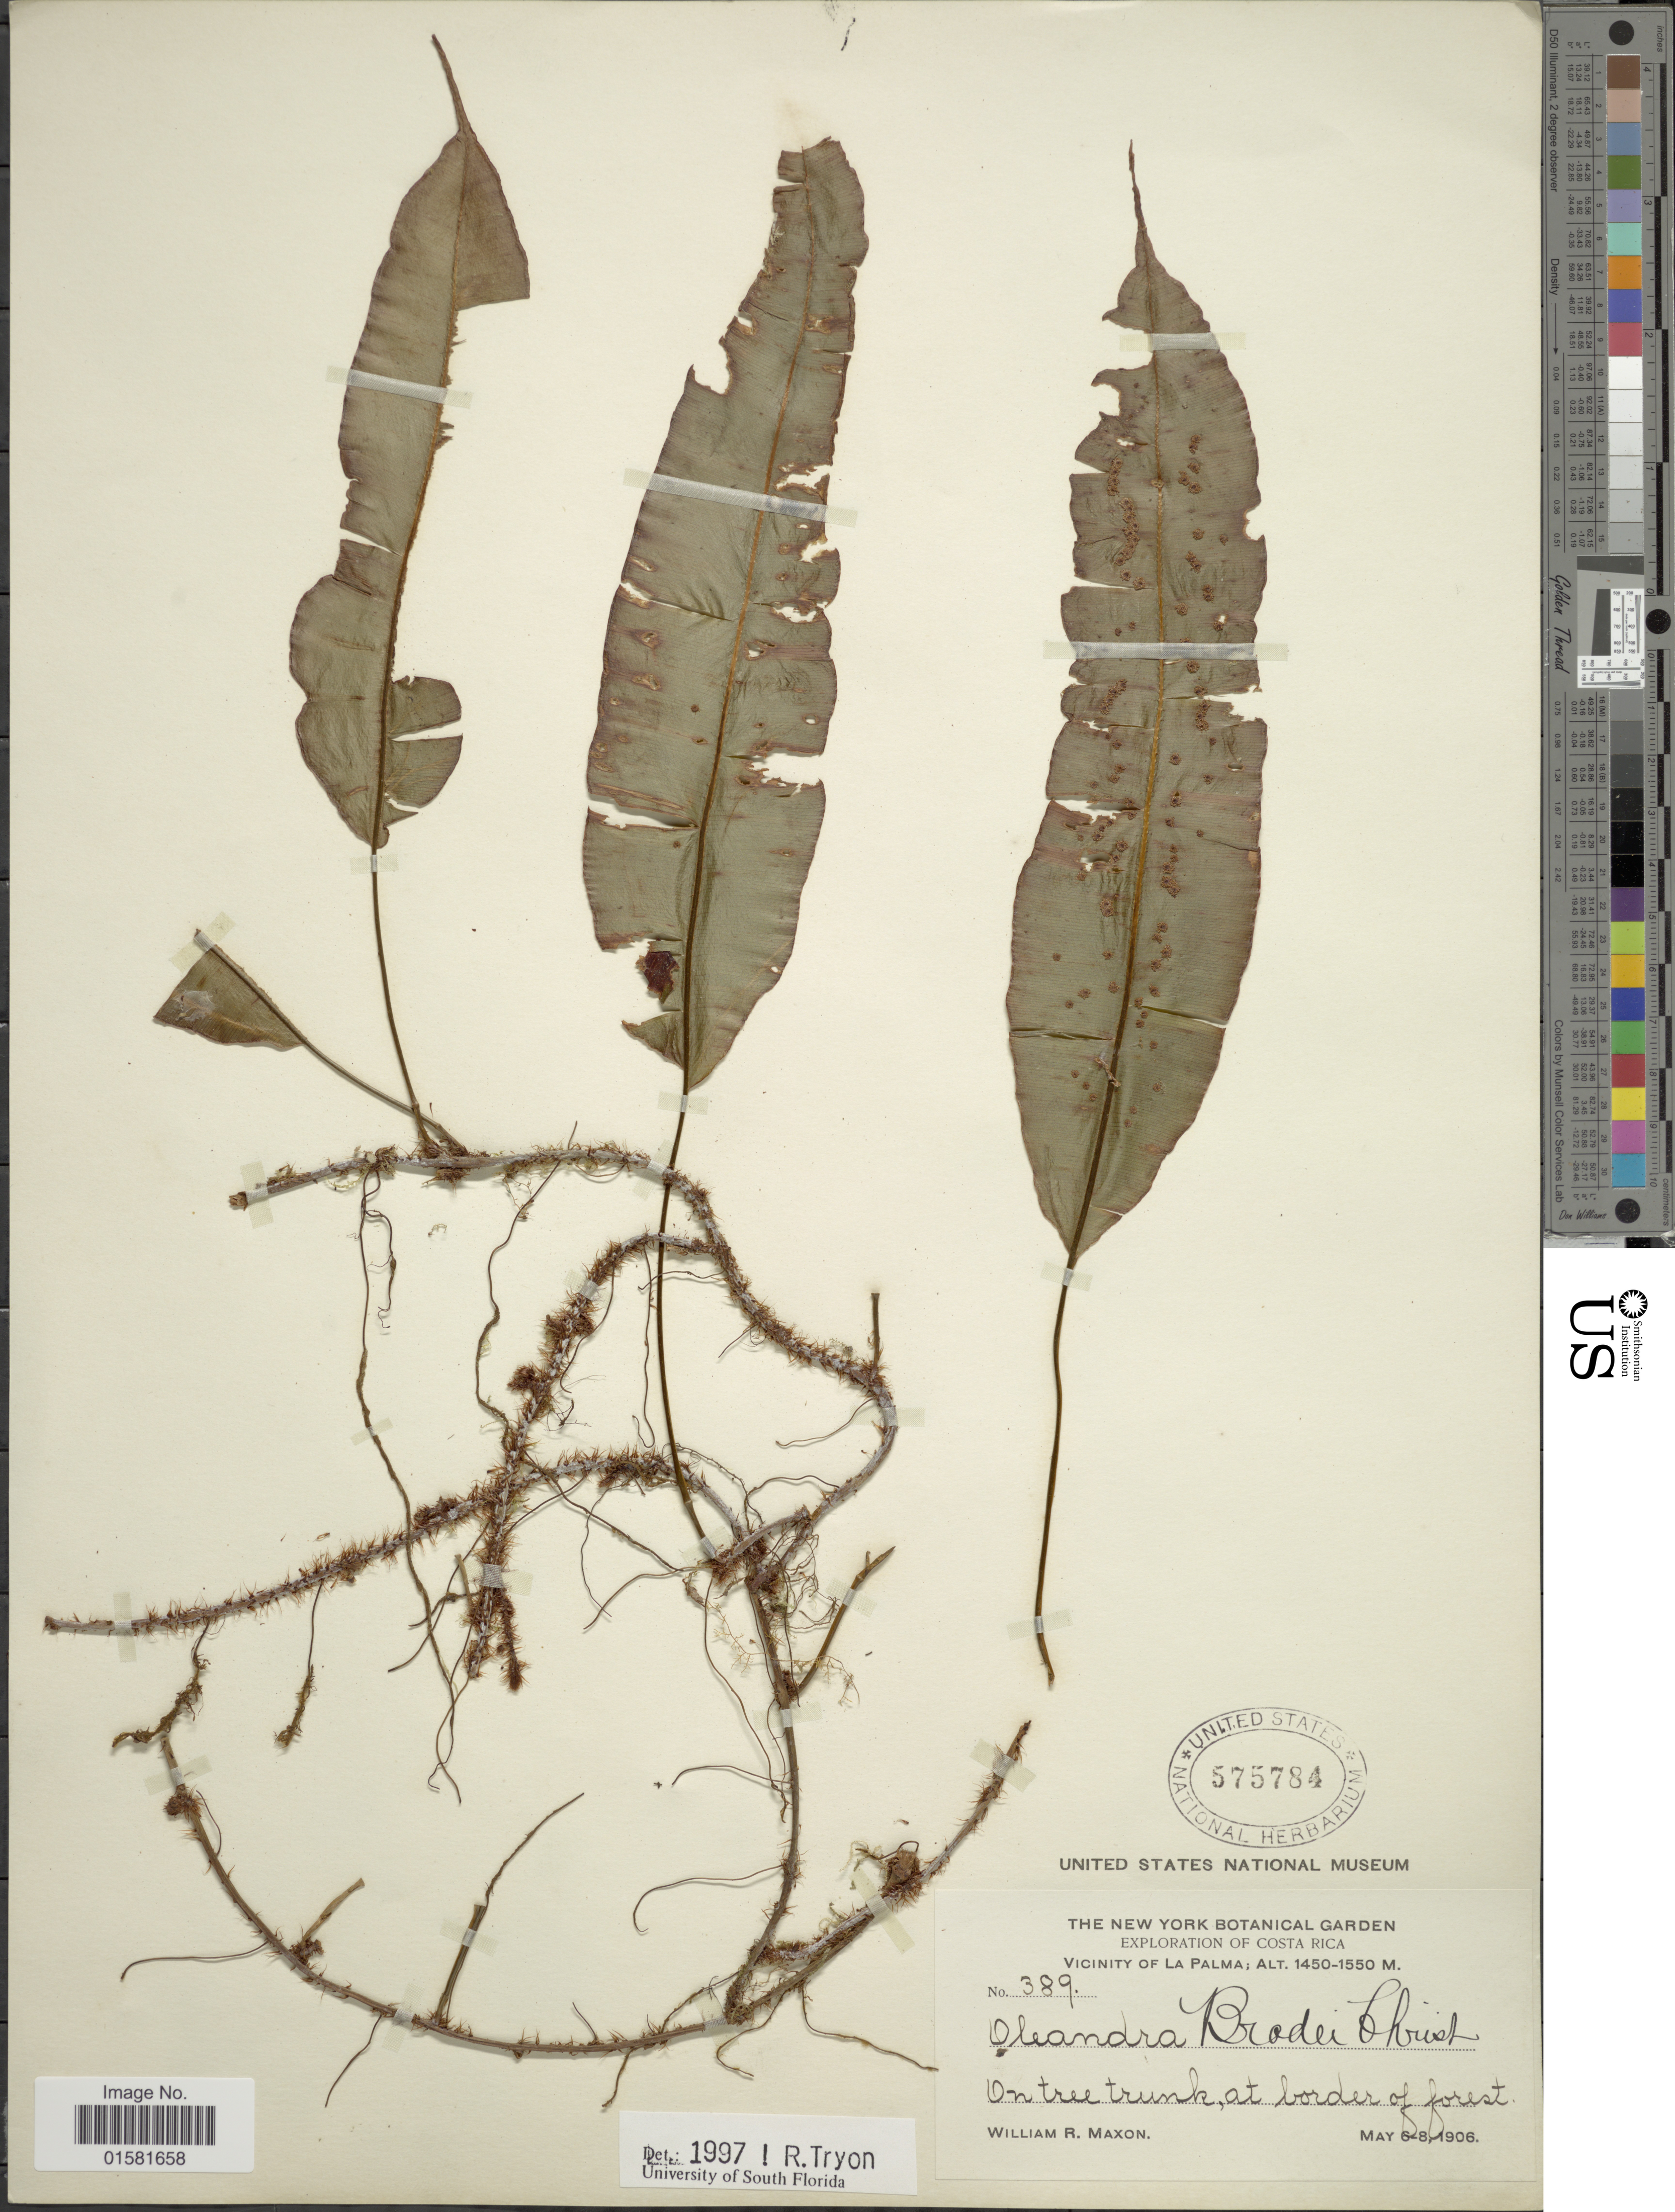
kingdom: Plantae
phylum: Tracheophyta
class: Polypodiopsida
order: Polypodiales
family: Oleandraceae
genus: Oleandra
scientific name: Oleandra bradei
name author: Christ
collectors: W. R. Maxon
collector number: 389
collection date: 1906-05-06/1906-05-08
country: Costa Rica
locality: Costa Rica, vicinity of La Palma,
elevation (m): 1450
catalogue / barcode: US 575784